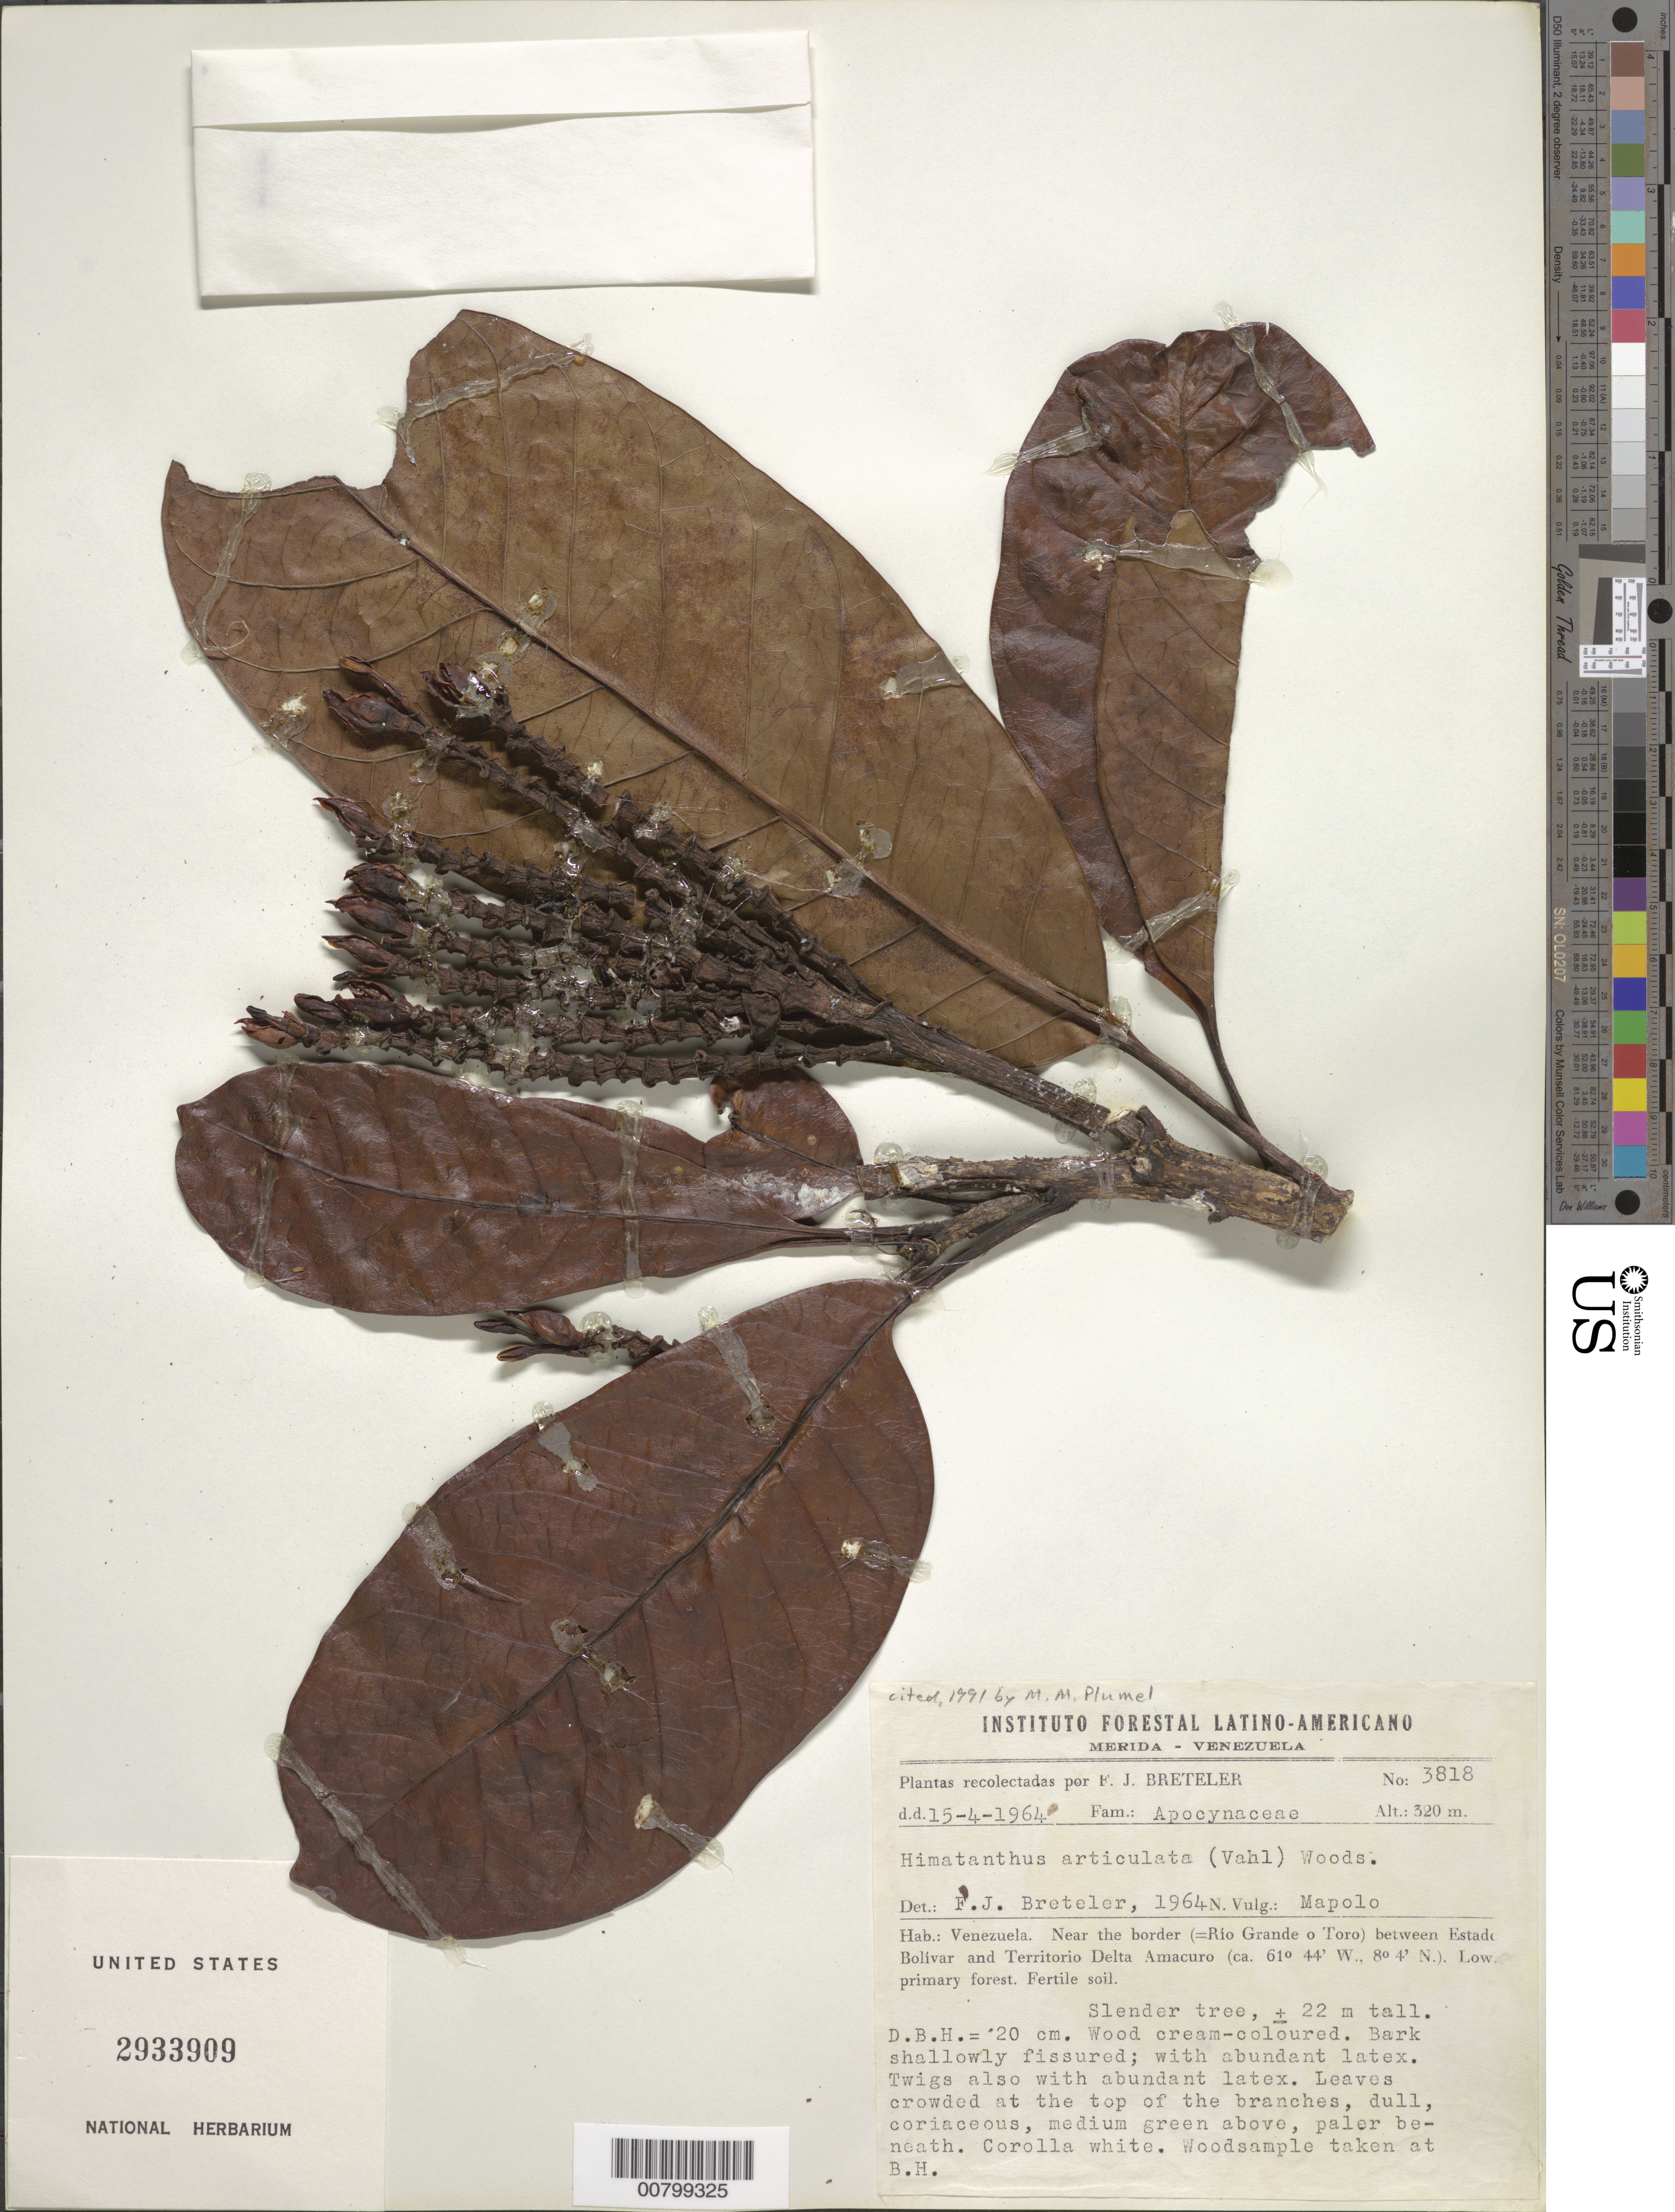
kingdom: Plantae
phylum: Tracheophyta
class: Magnoliopsida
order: Gentianales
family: Apocynaceae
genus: Himatanthus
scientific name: Himatanthus articulatus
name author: (Vahl) Woodson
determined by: Plumel, M. - M.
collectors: F. J. Breteler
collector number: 3818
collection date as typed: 15-Apr-64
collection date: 1964-04-15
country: Venezuela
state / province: Bolívar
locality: Río Grande o Toro, near border between Estado Bolívar and Territorío Delta Amacuro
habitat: Low, primary forest, fertile soil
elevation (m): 320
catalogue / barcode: US 2933909